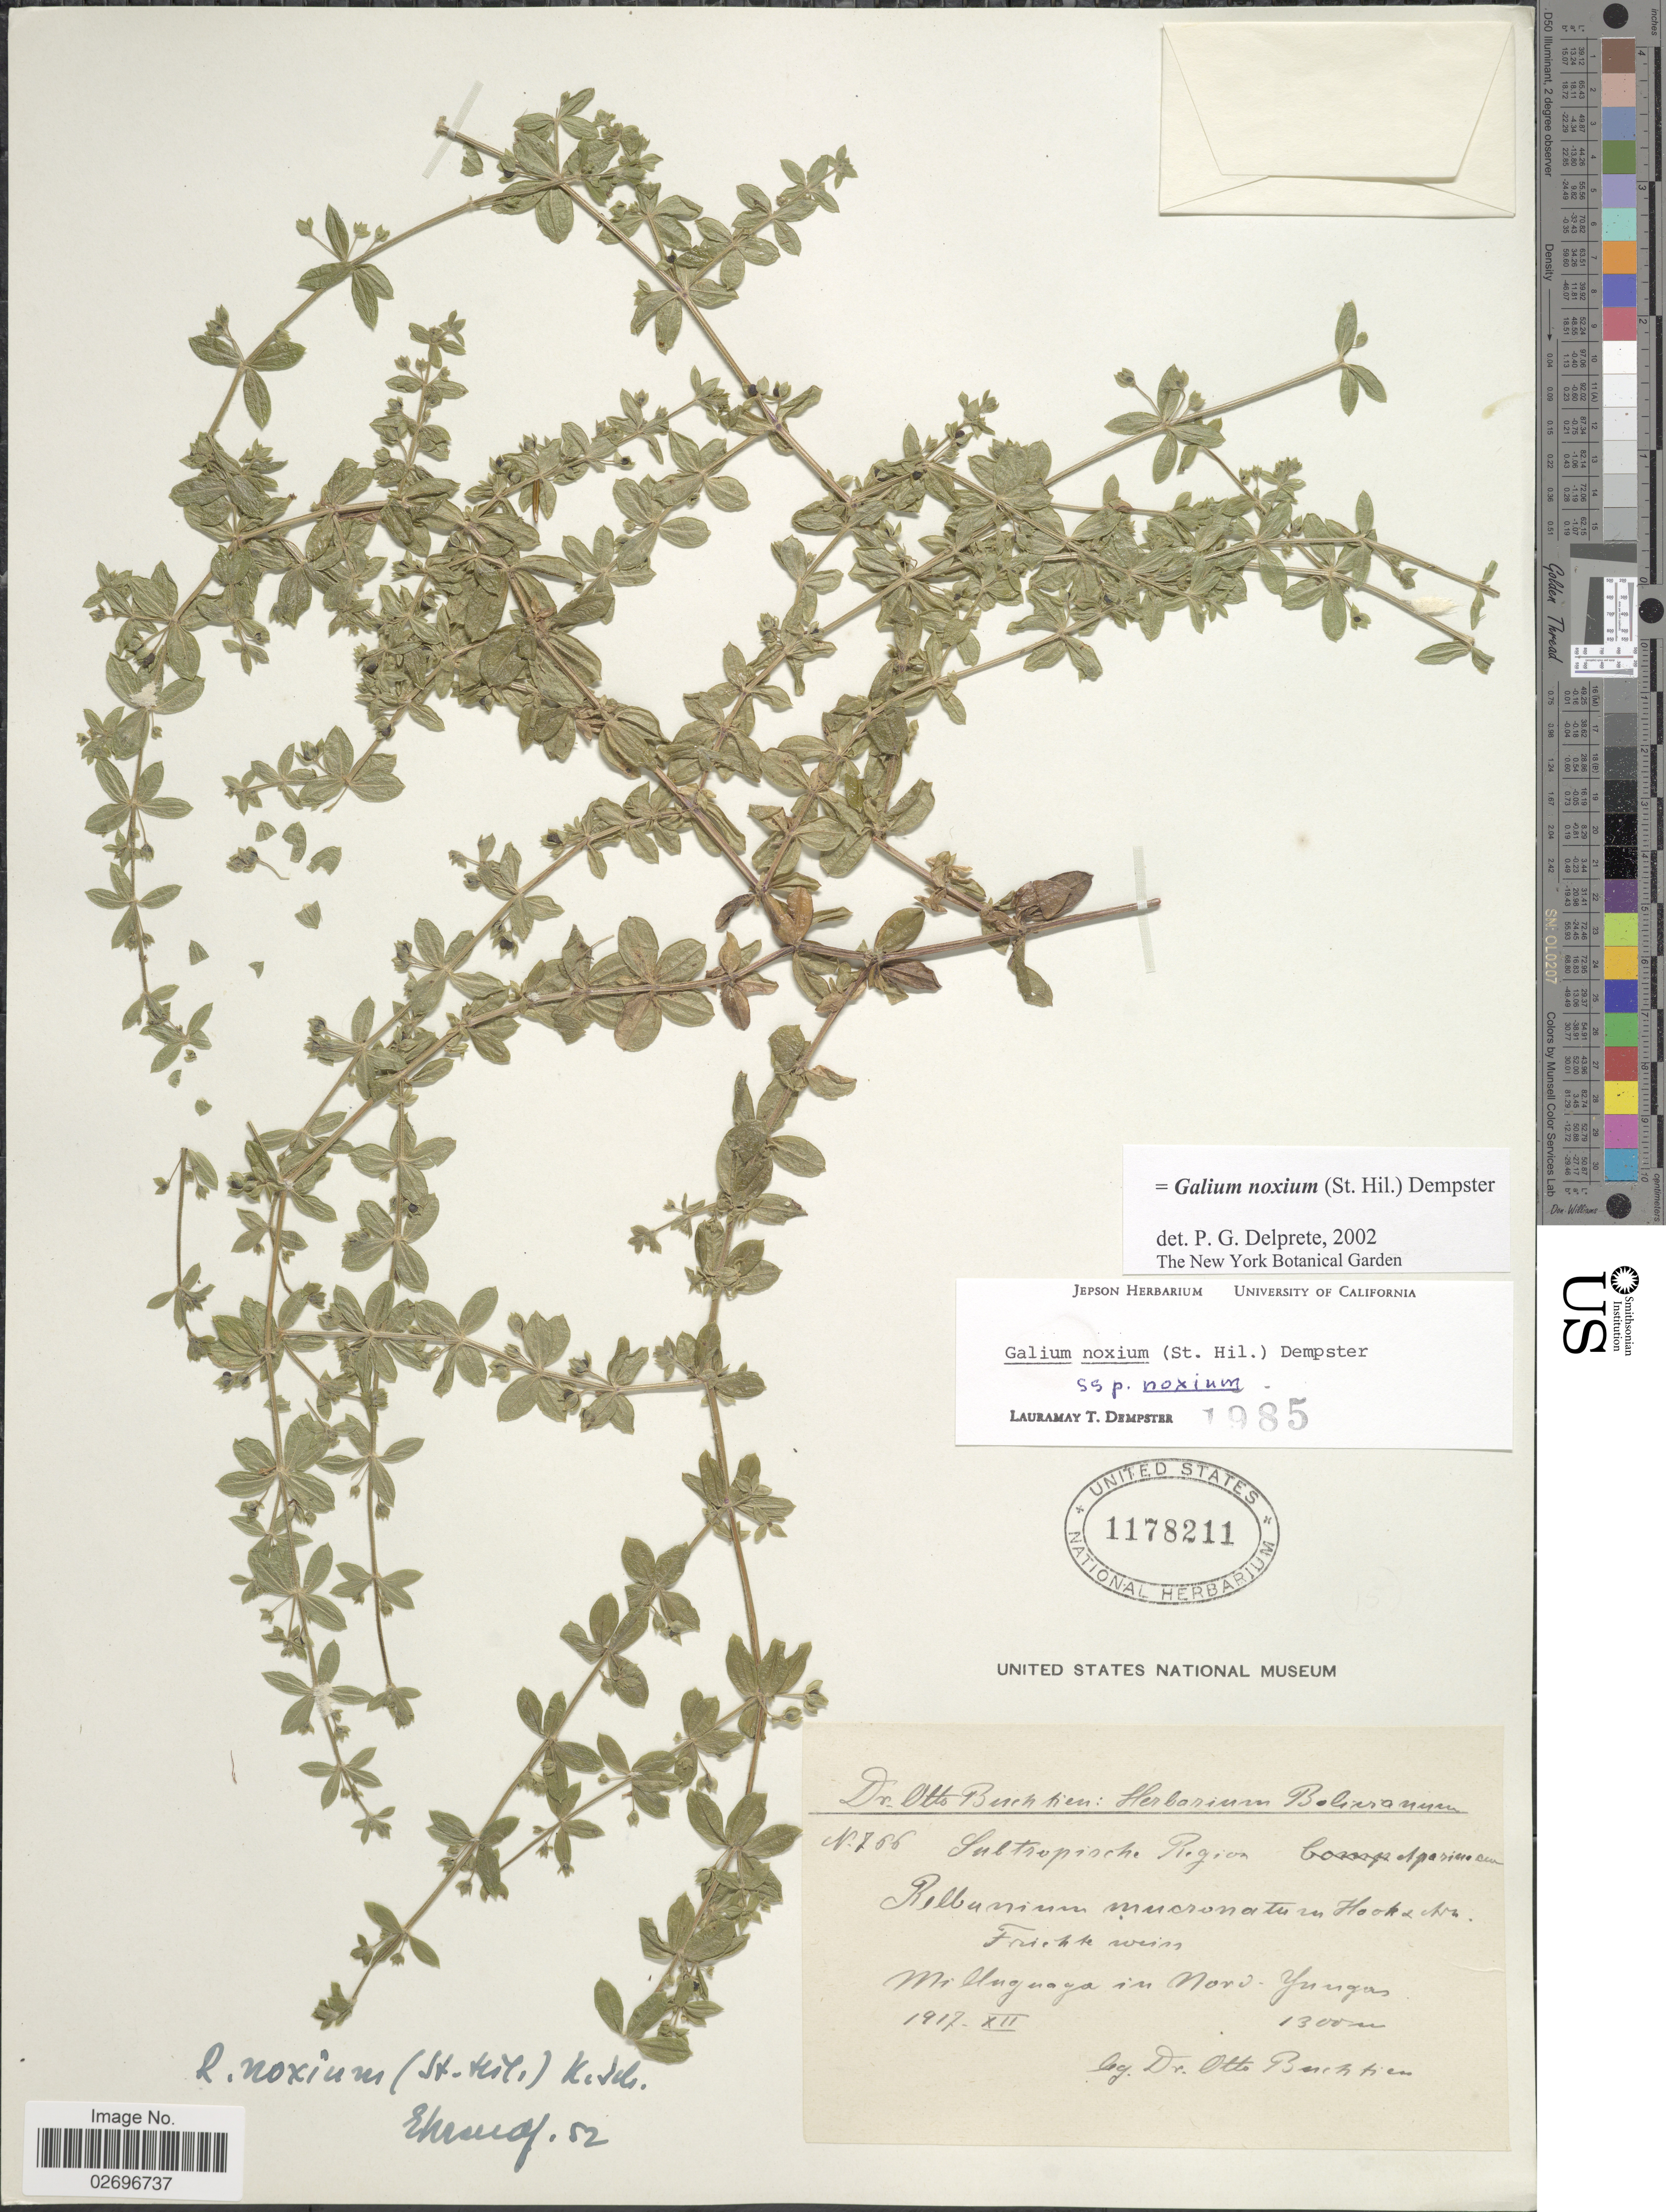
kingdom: Plantae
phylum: Tracheophyta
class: Magnoliopsida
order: Gentianales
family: Rubiaceae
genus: Galium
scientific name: Galium noxium subsp. noxium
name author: (A. St.-Hil.) Dempster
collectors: O. Buchtien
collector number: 766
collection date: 1917-12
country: Bolivia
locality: Milluguaya in Nord Yungas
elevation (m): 1300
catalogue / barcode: US 1178211